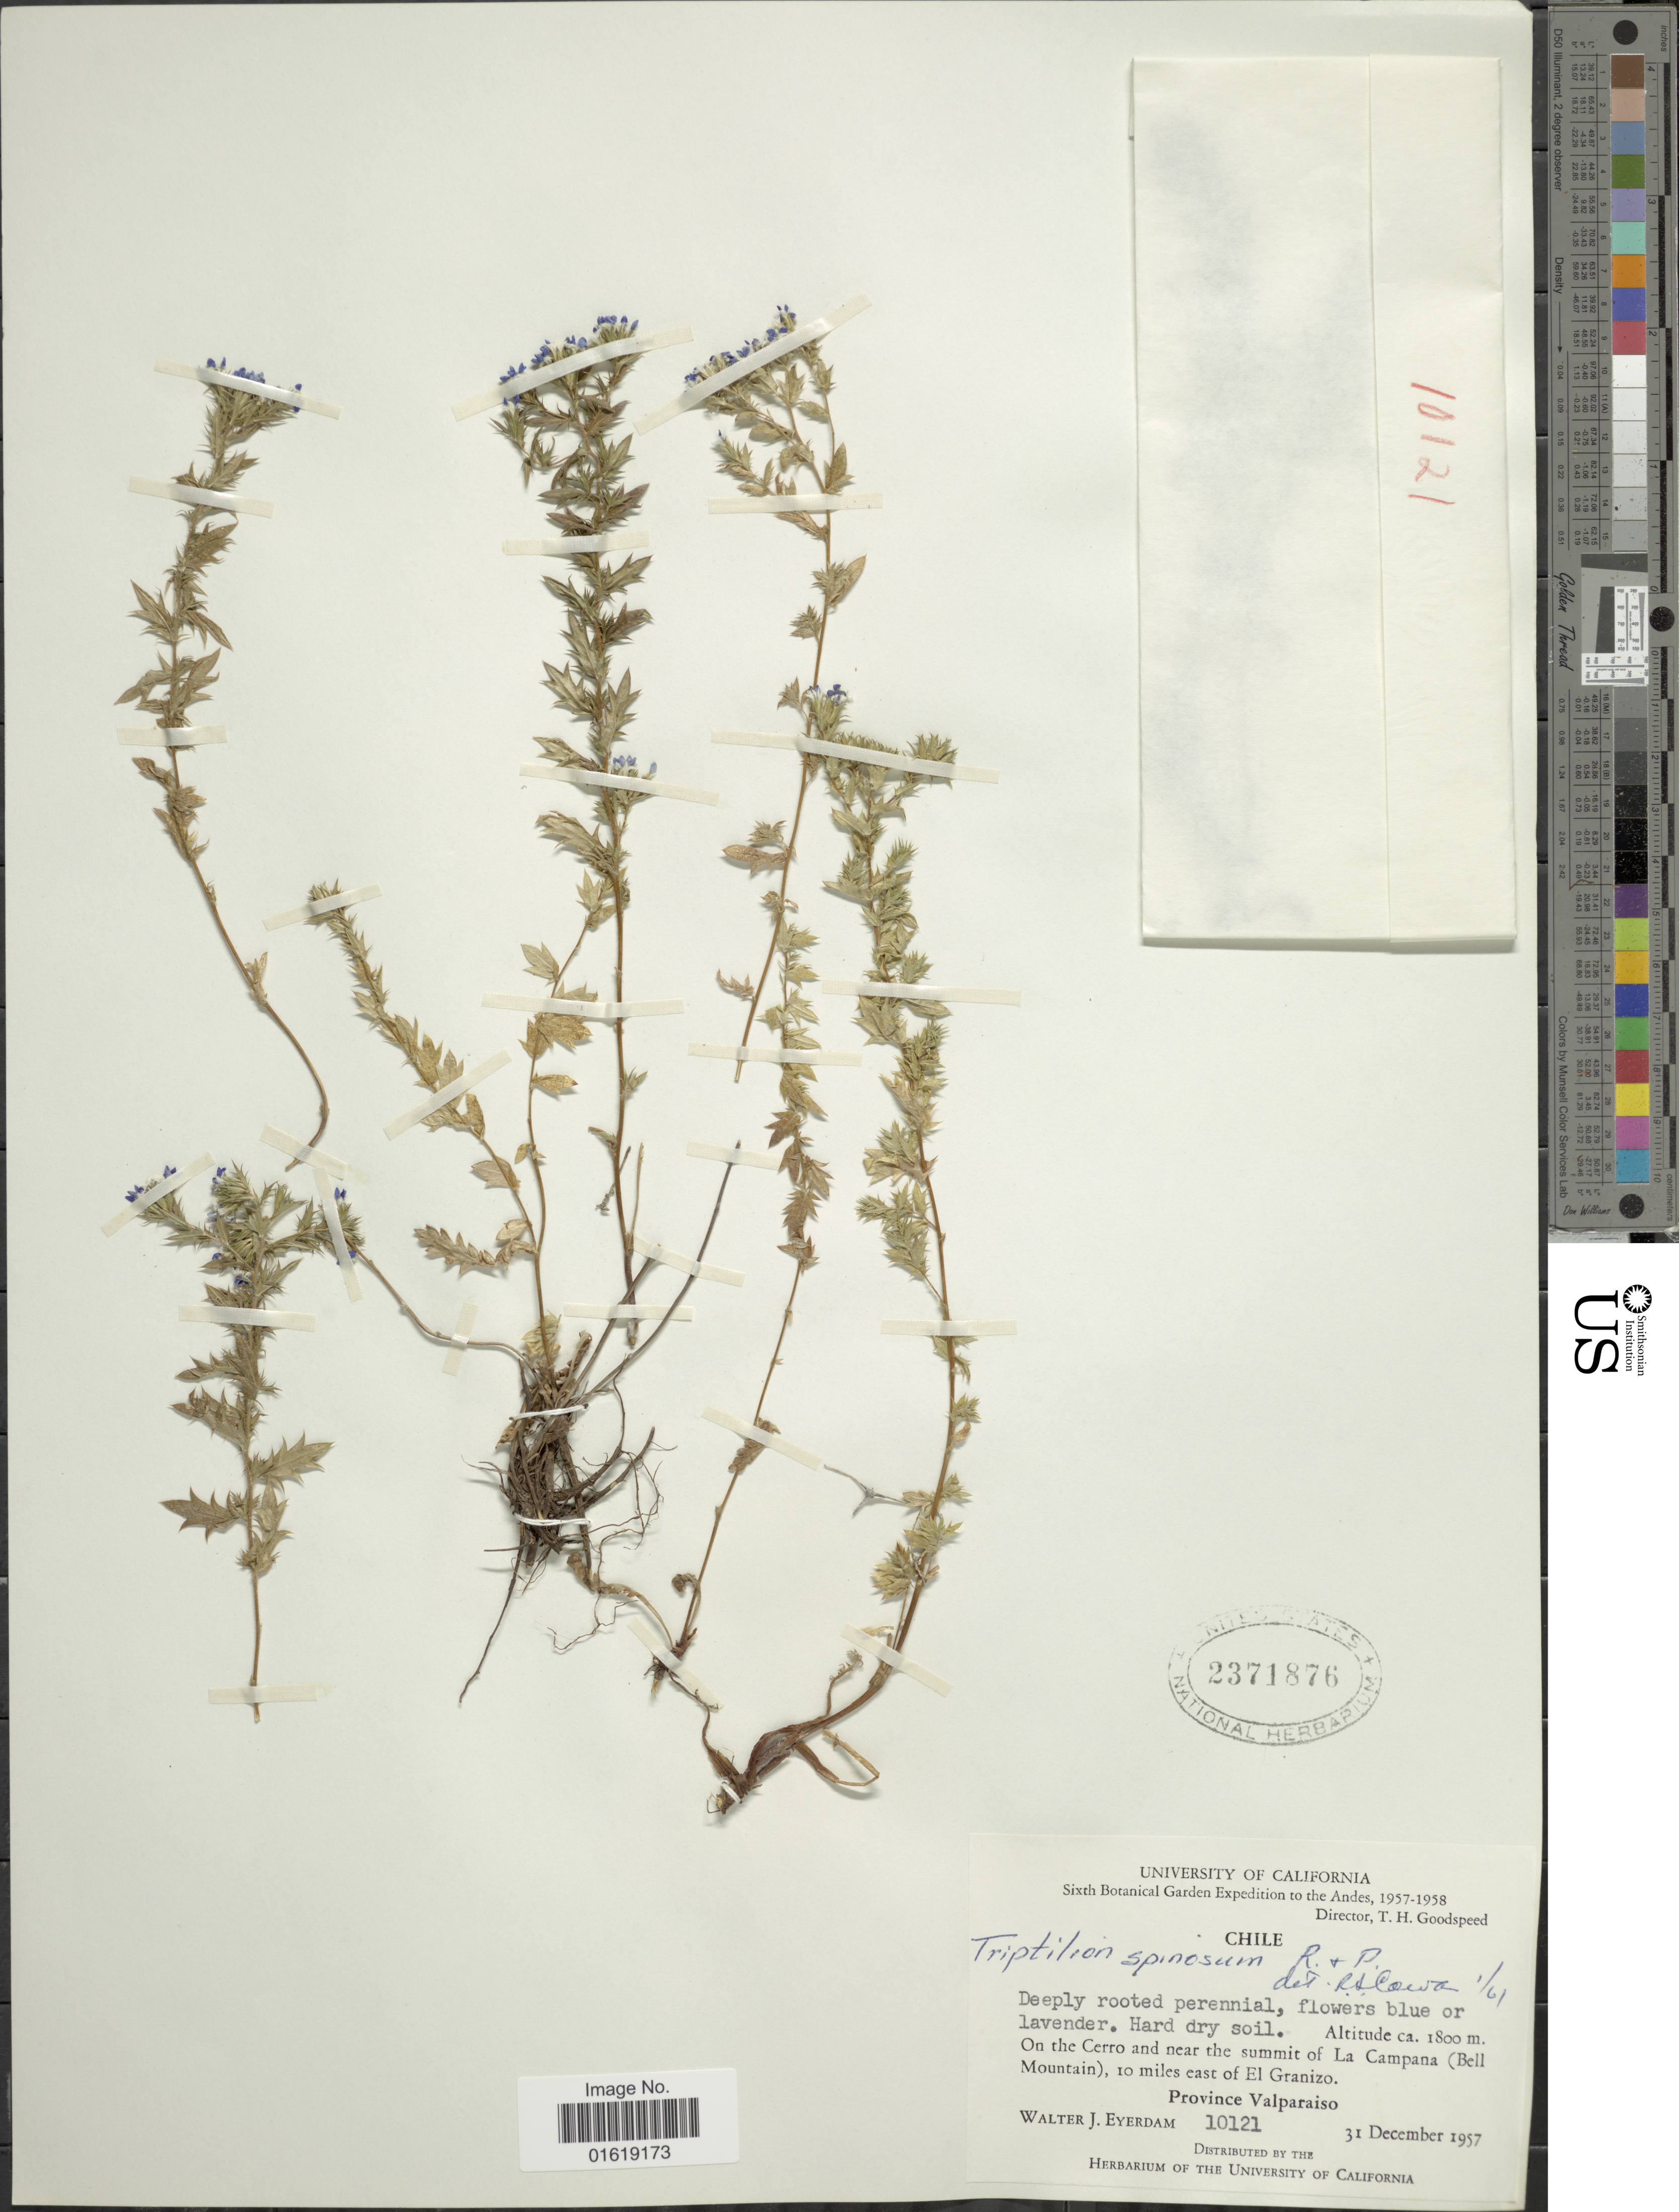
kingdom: Plantae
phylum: Tracheophyta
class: Magnoliopsida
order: Asterales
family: Asteraceae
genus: Triptilion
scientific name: Triptilion spinosum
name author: Ruiz & Pav.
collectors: W. J. Eyerdam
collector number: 10121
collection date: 1957-12-31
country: Chile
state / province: Valparaíso (V)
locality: On the Cerro and near the summit of La Campana (Bell Mountain), 10 miles east of El Granizo. Province Valparaiso.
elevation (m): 1800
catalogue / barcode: US 2371876